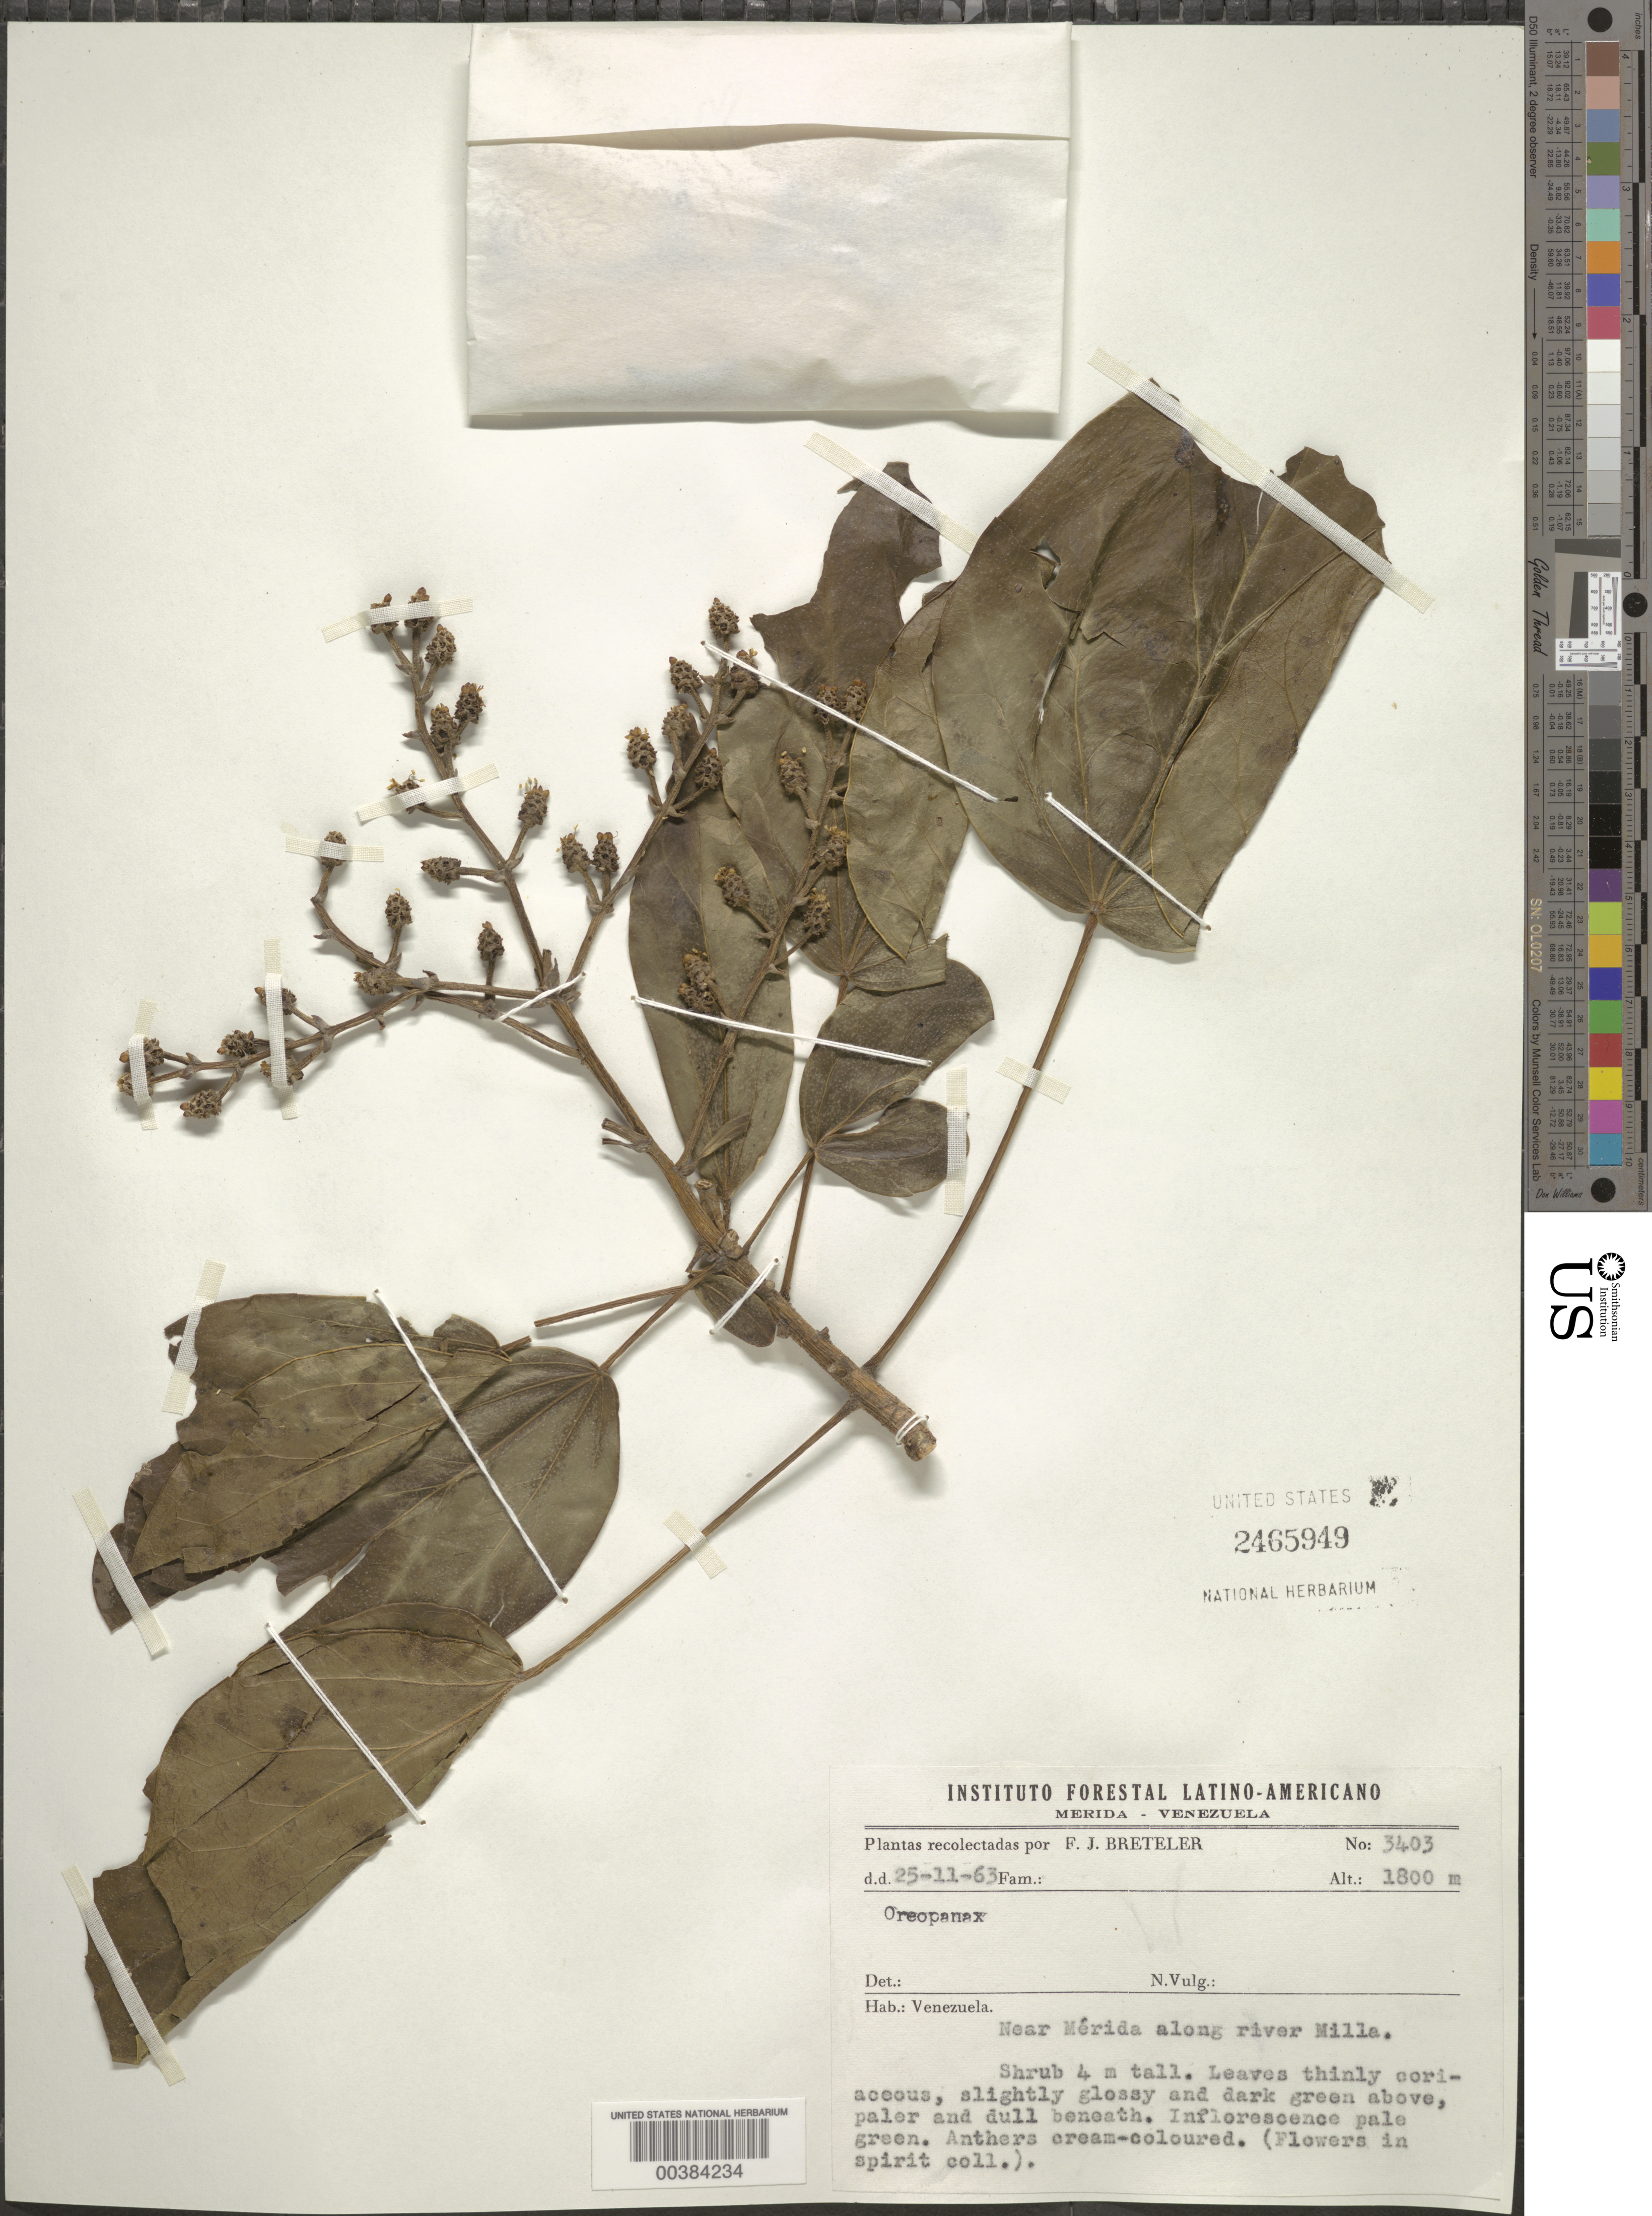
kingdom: Plantae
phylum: Tracheophyta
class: Magnoliopsida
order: Apiales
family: Araliaceae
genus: Oreopanax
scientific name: Oreopanax sp.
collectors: F. J. Breteler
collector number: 3403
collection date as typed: Transcribed d/m/y: 25/11/63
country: Venezuela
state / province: Mérida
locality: Near Mérida along river Milla.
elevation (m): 1800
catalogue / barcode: US 2465949